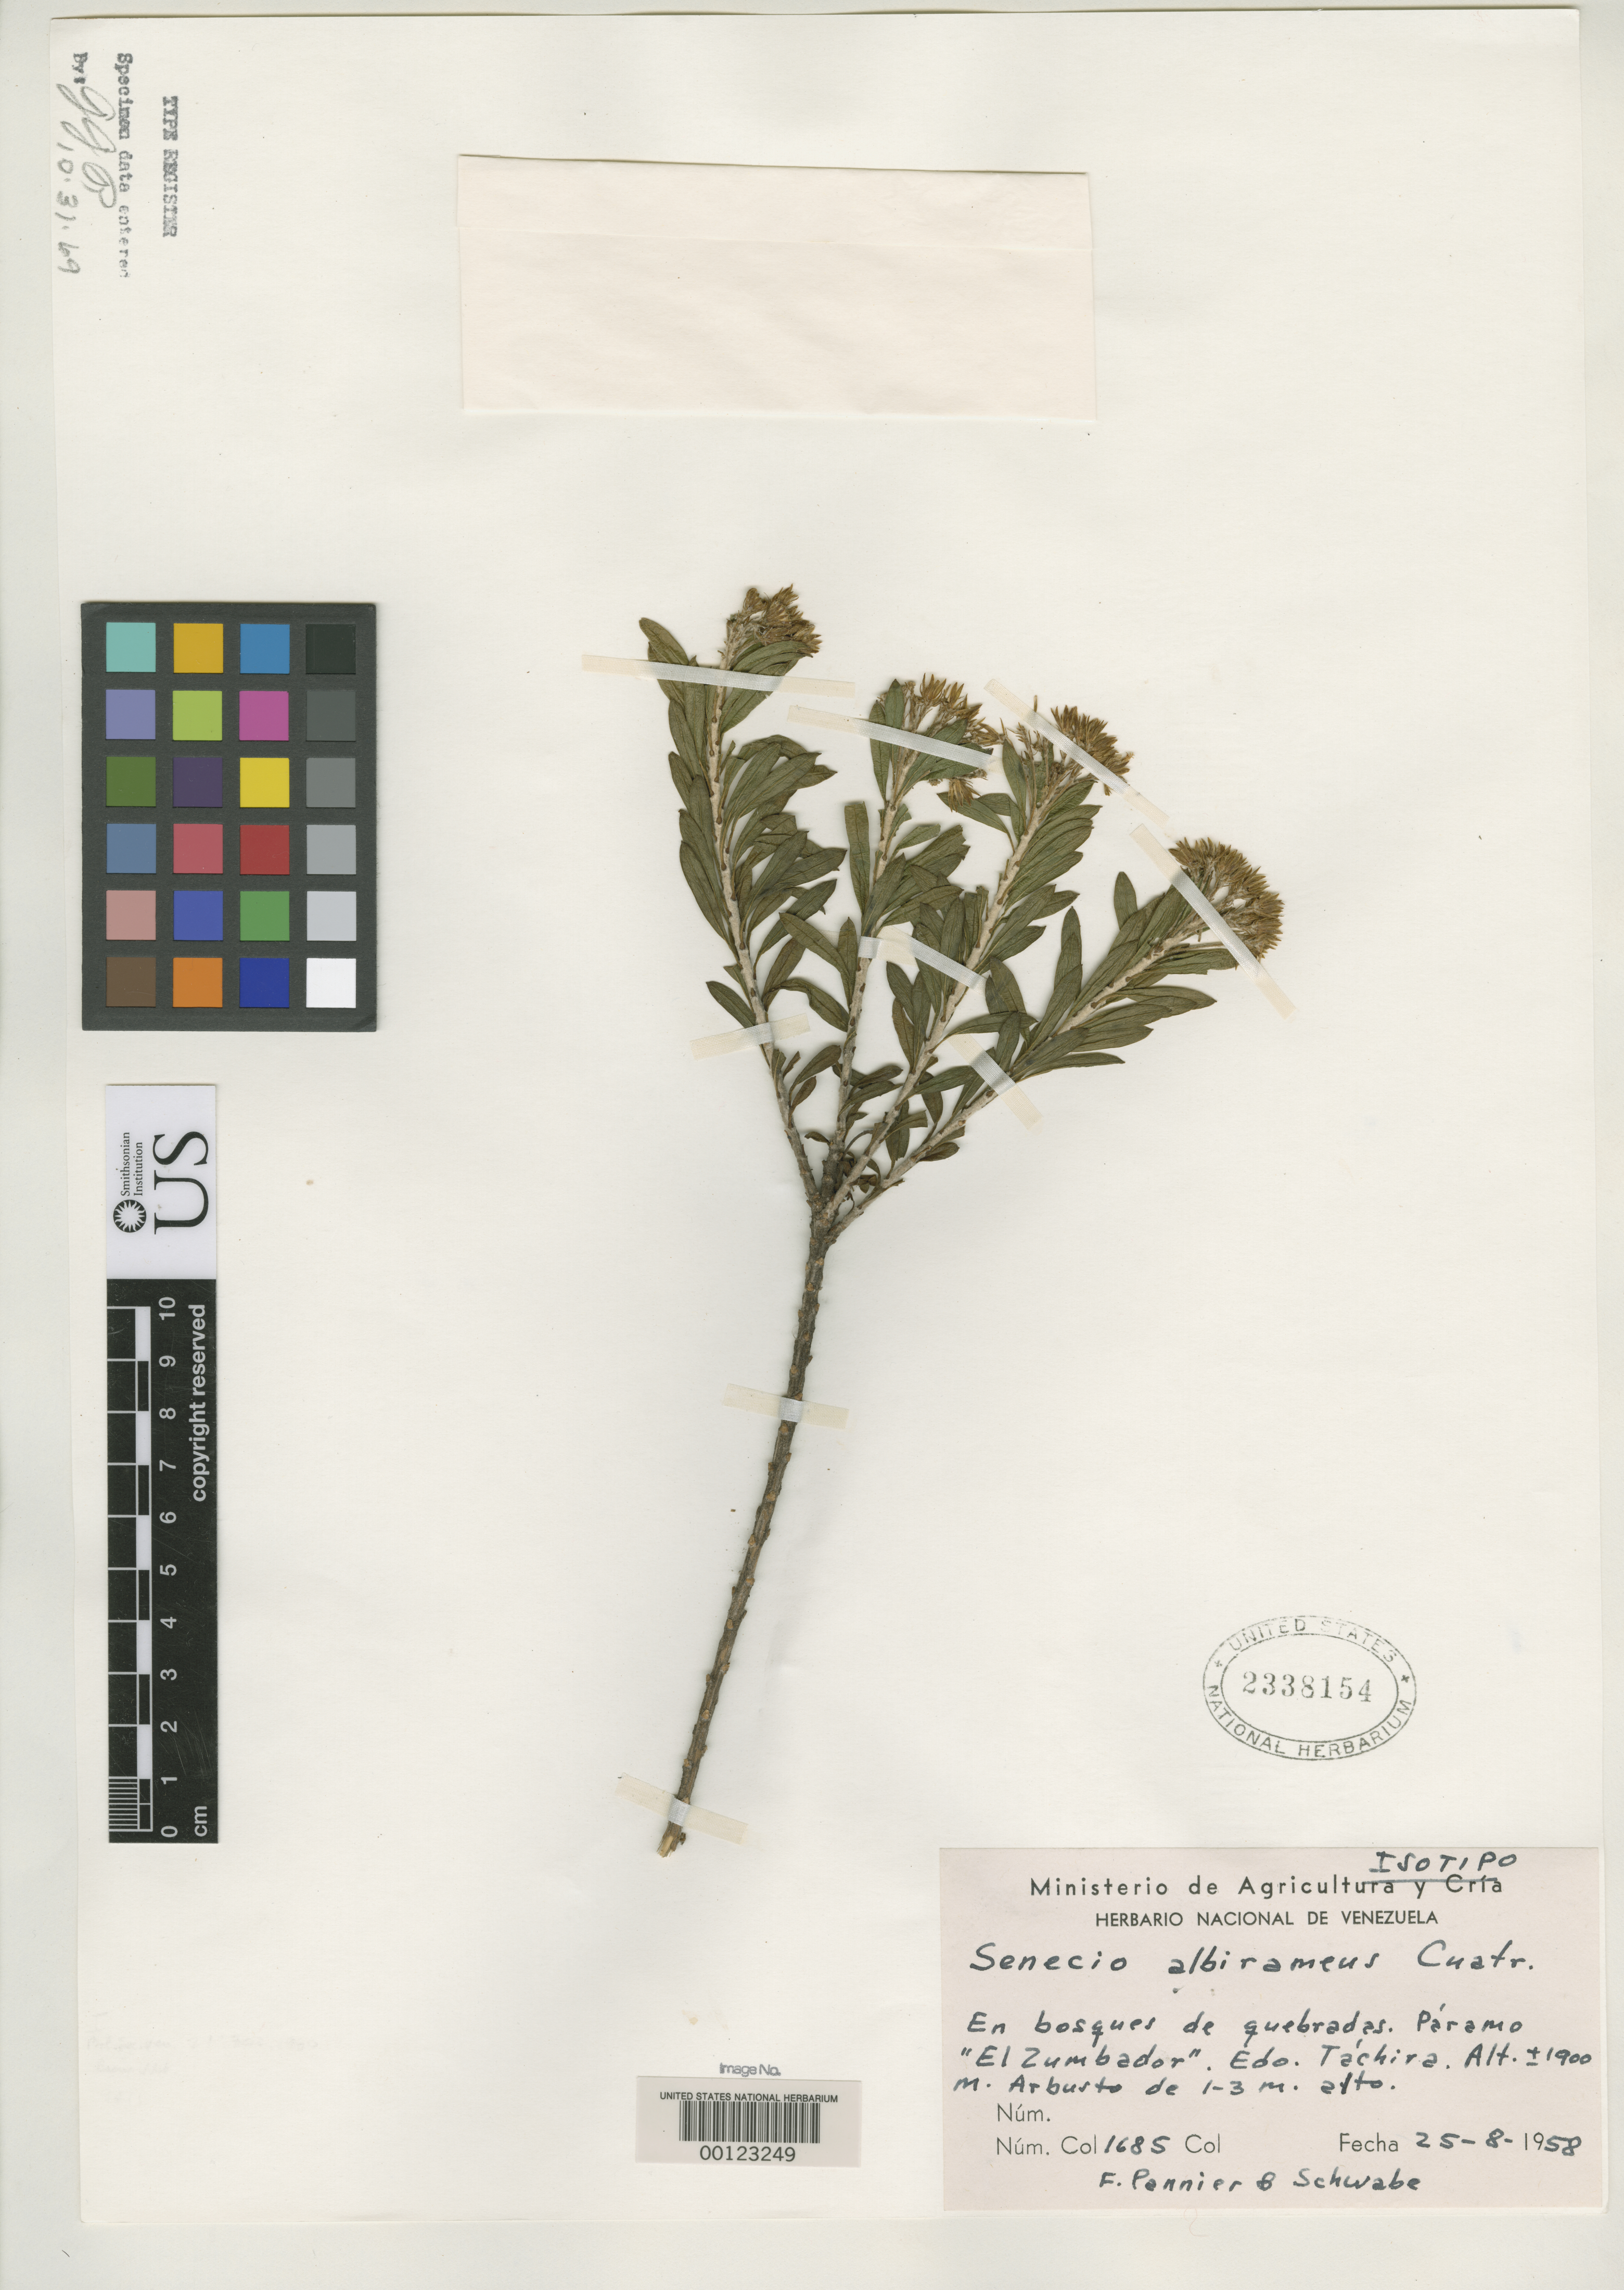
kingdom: Plantae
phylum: Tracheophyta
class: Magnoliopsida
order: Asterales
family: Asteraceae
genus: Senecio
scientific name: Senecio albirameus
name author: Cuatrec.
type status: Isotype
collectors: F. Pannier & W. Schwabe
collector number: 1685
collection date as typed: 25 Aug 1958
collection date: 1958-08-25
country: Venezuela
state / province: Tachira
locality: Páramo El Zumbador.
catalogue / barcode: US 2338154